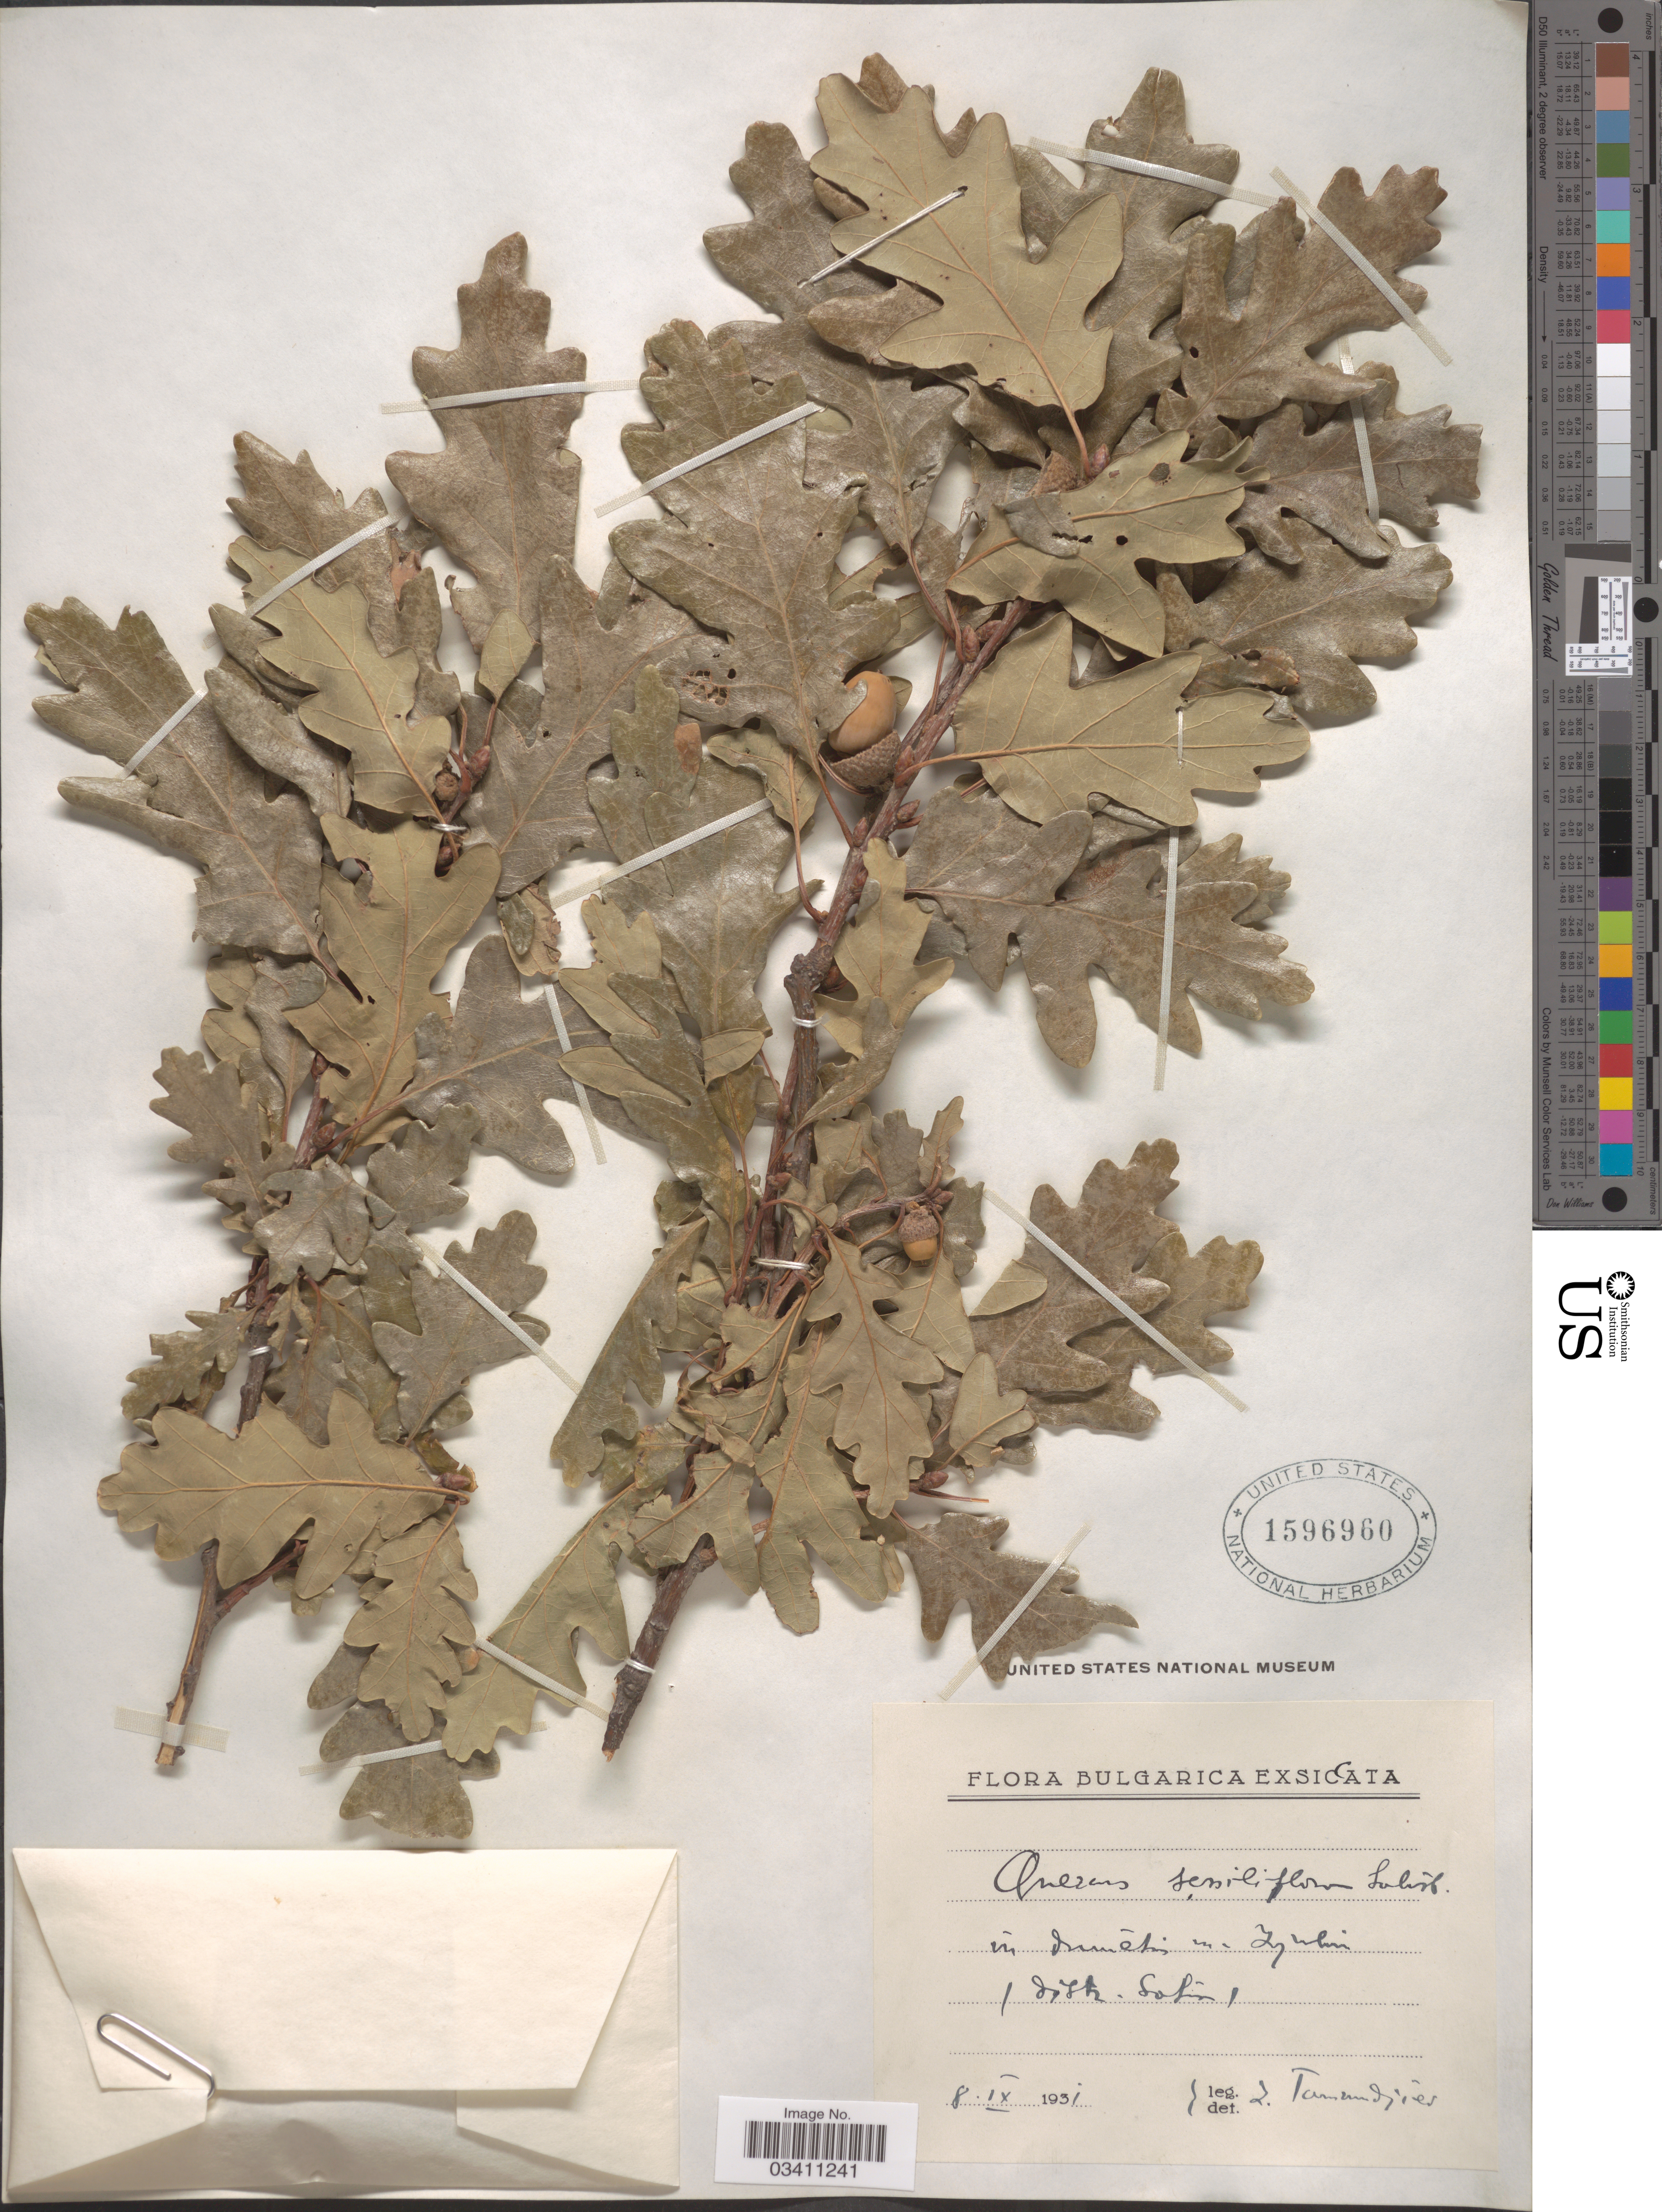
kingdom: Plantae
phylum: Tracheophyta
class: Magnoliopsida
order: Fagales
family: Fagaceae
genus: Quercus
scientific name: Quercus sessiliflora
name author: Salisb.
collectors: Z. Tammudjiev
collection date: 1931-09-08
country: Bulgaria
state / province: Sofia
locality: In dumetis im Zynlin [interpreted] (Distr. Sofia).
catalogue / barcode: US 1596960